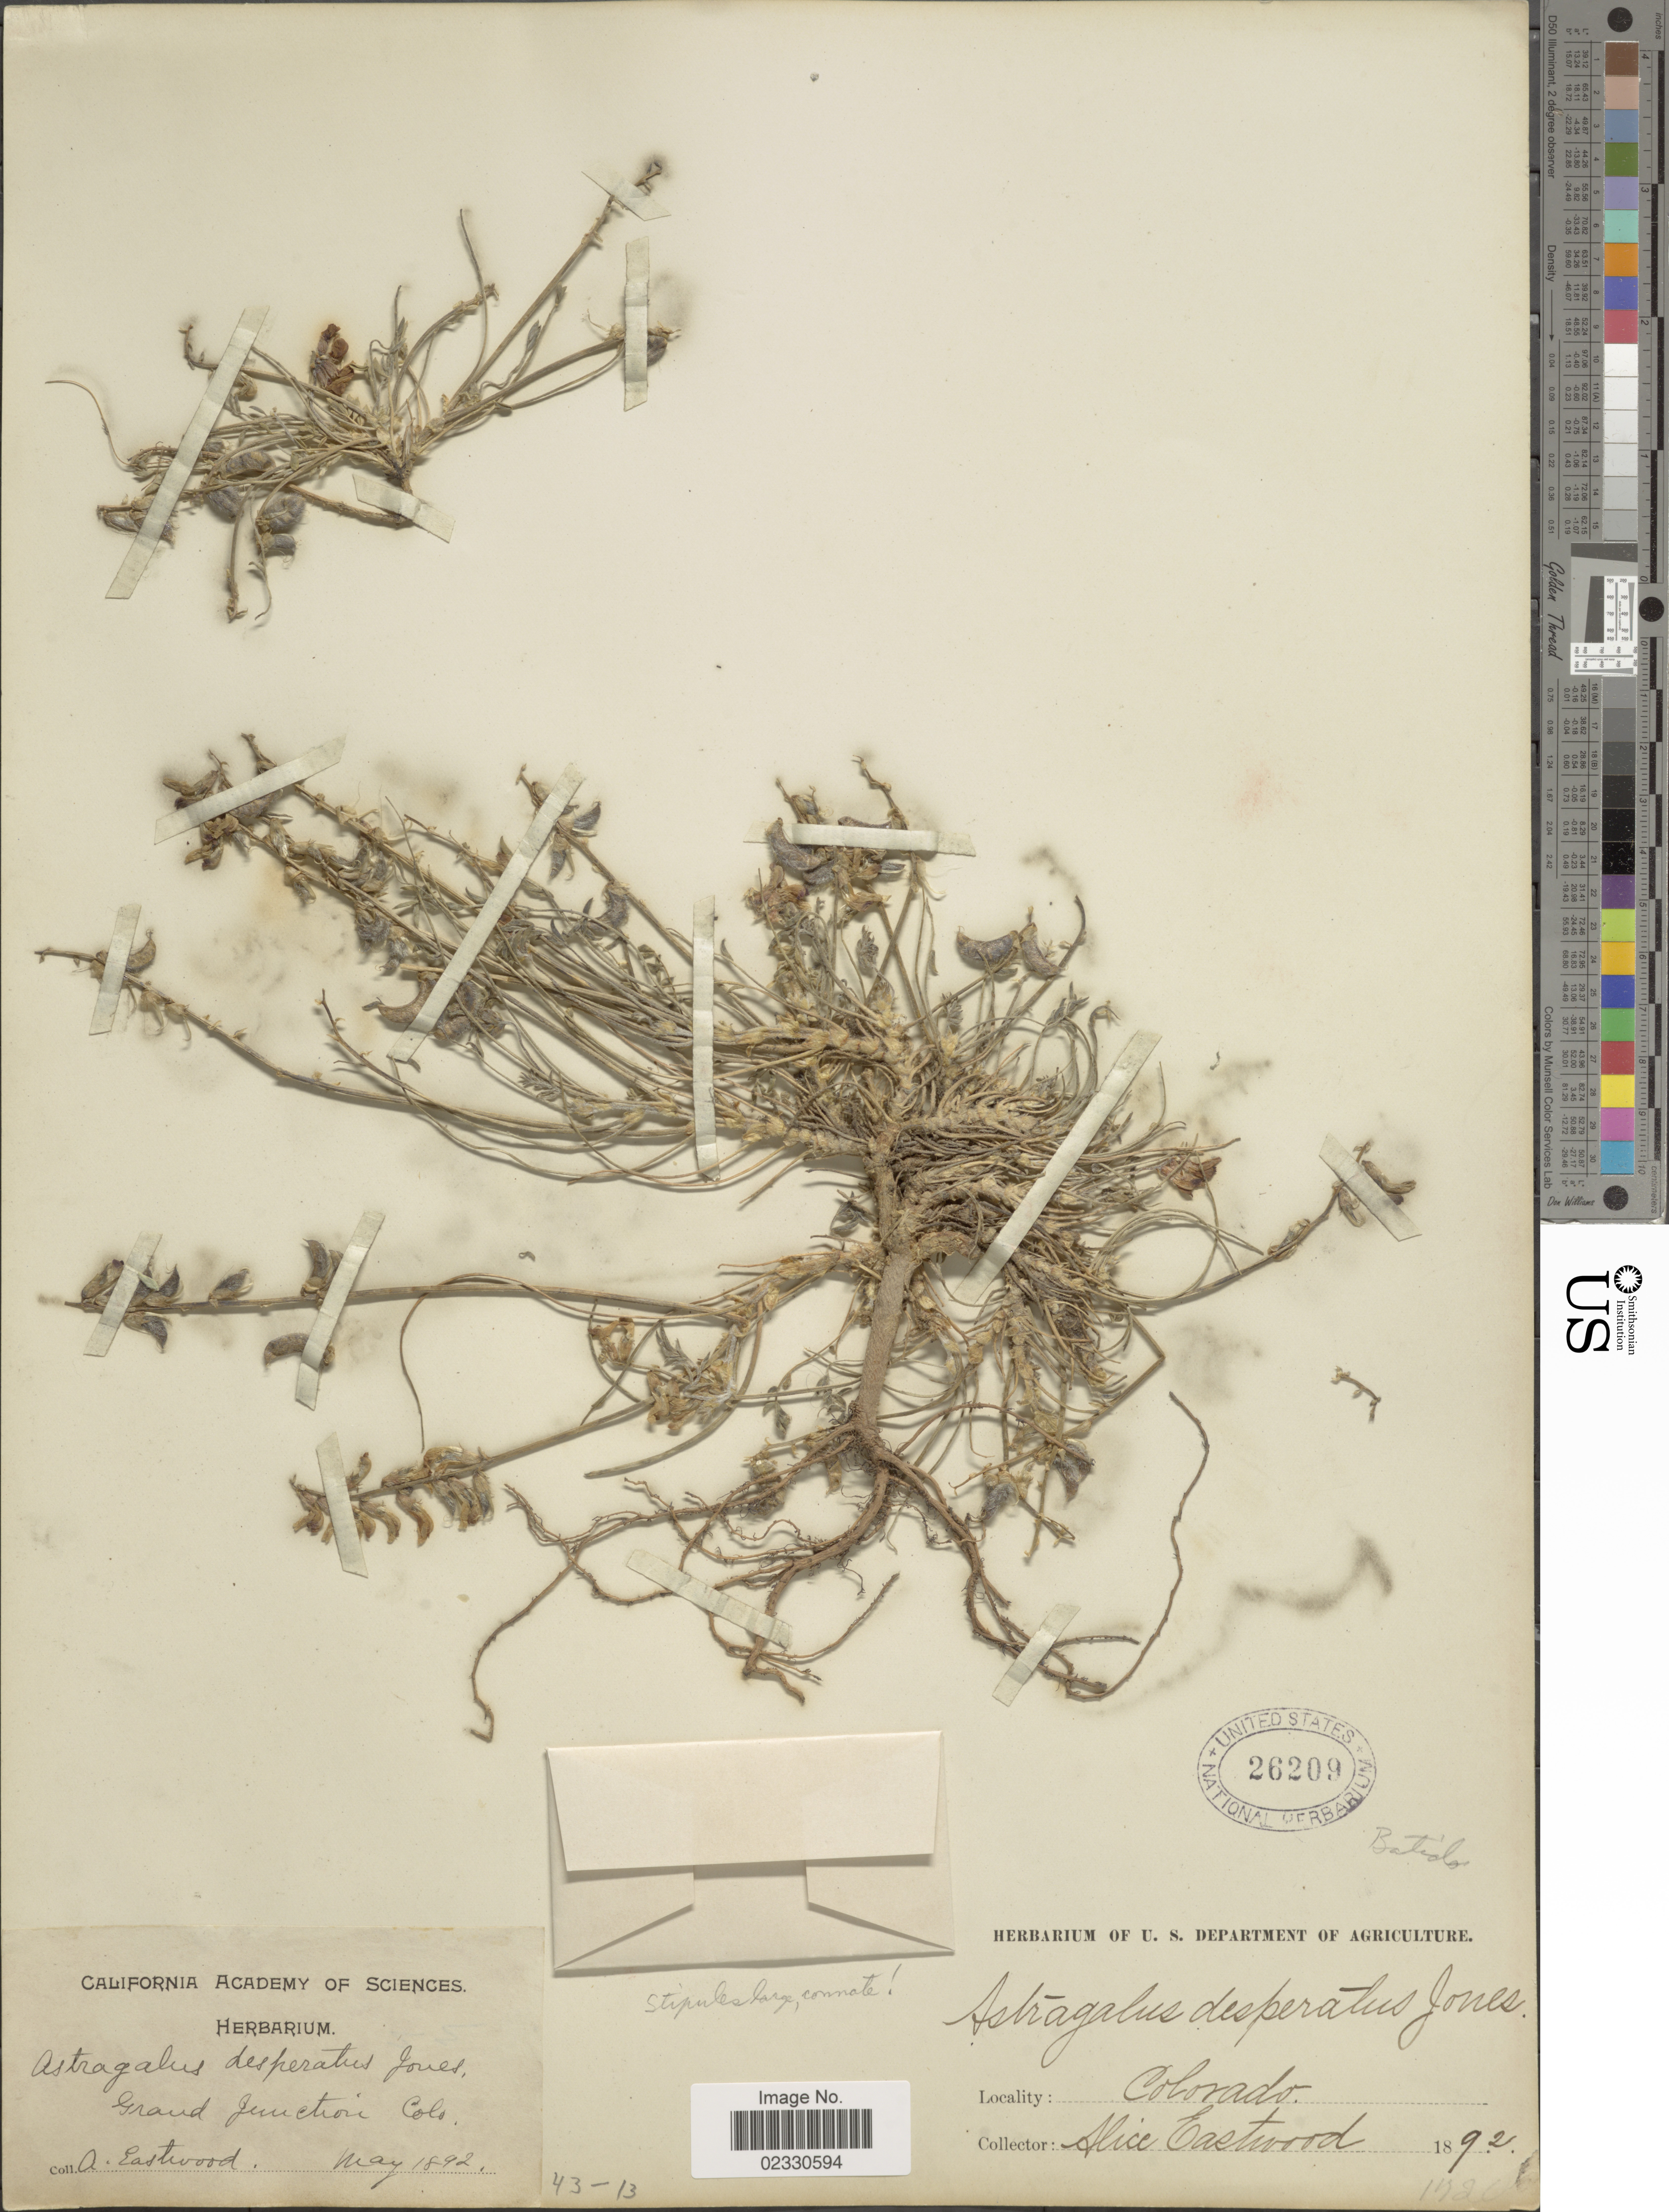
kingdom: Plantae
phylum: Tracheophyta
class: Magnoliopsida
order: Fabales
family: Fabaceae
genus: Astragalus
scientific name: Astragalus desperatus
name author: M.E. Jones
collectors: A. Eastwood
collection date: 1892-05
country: United States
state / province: Colorado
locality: Grand Junction Colo.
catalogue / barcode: US 26209